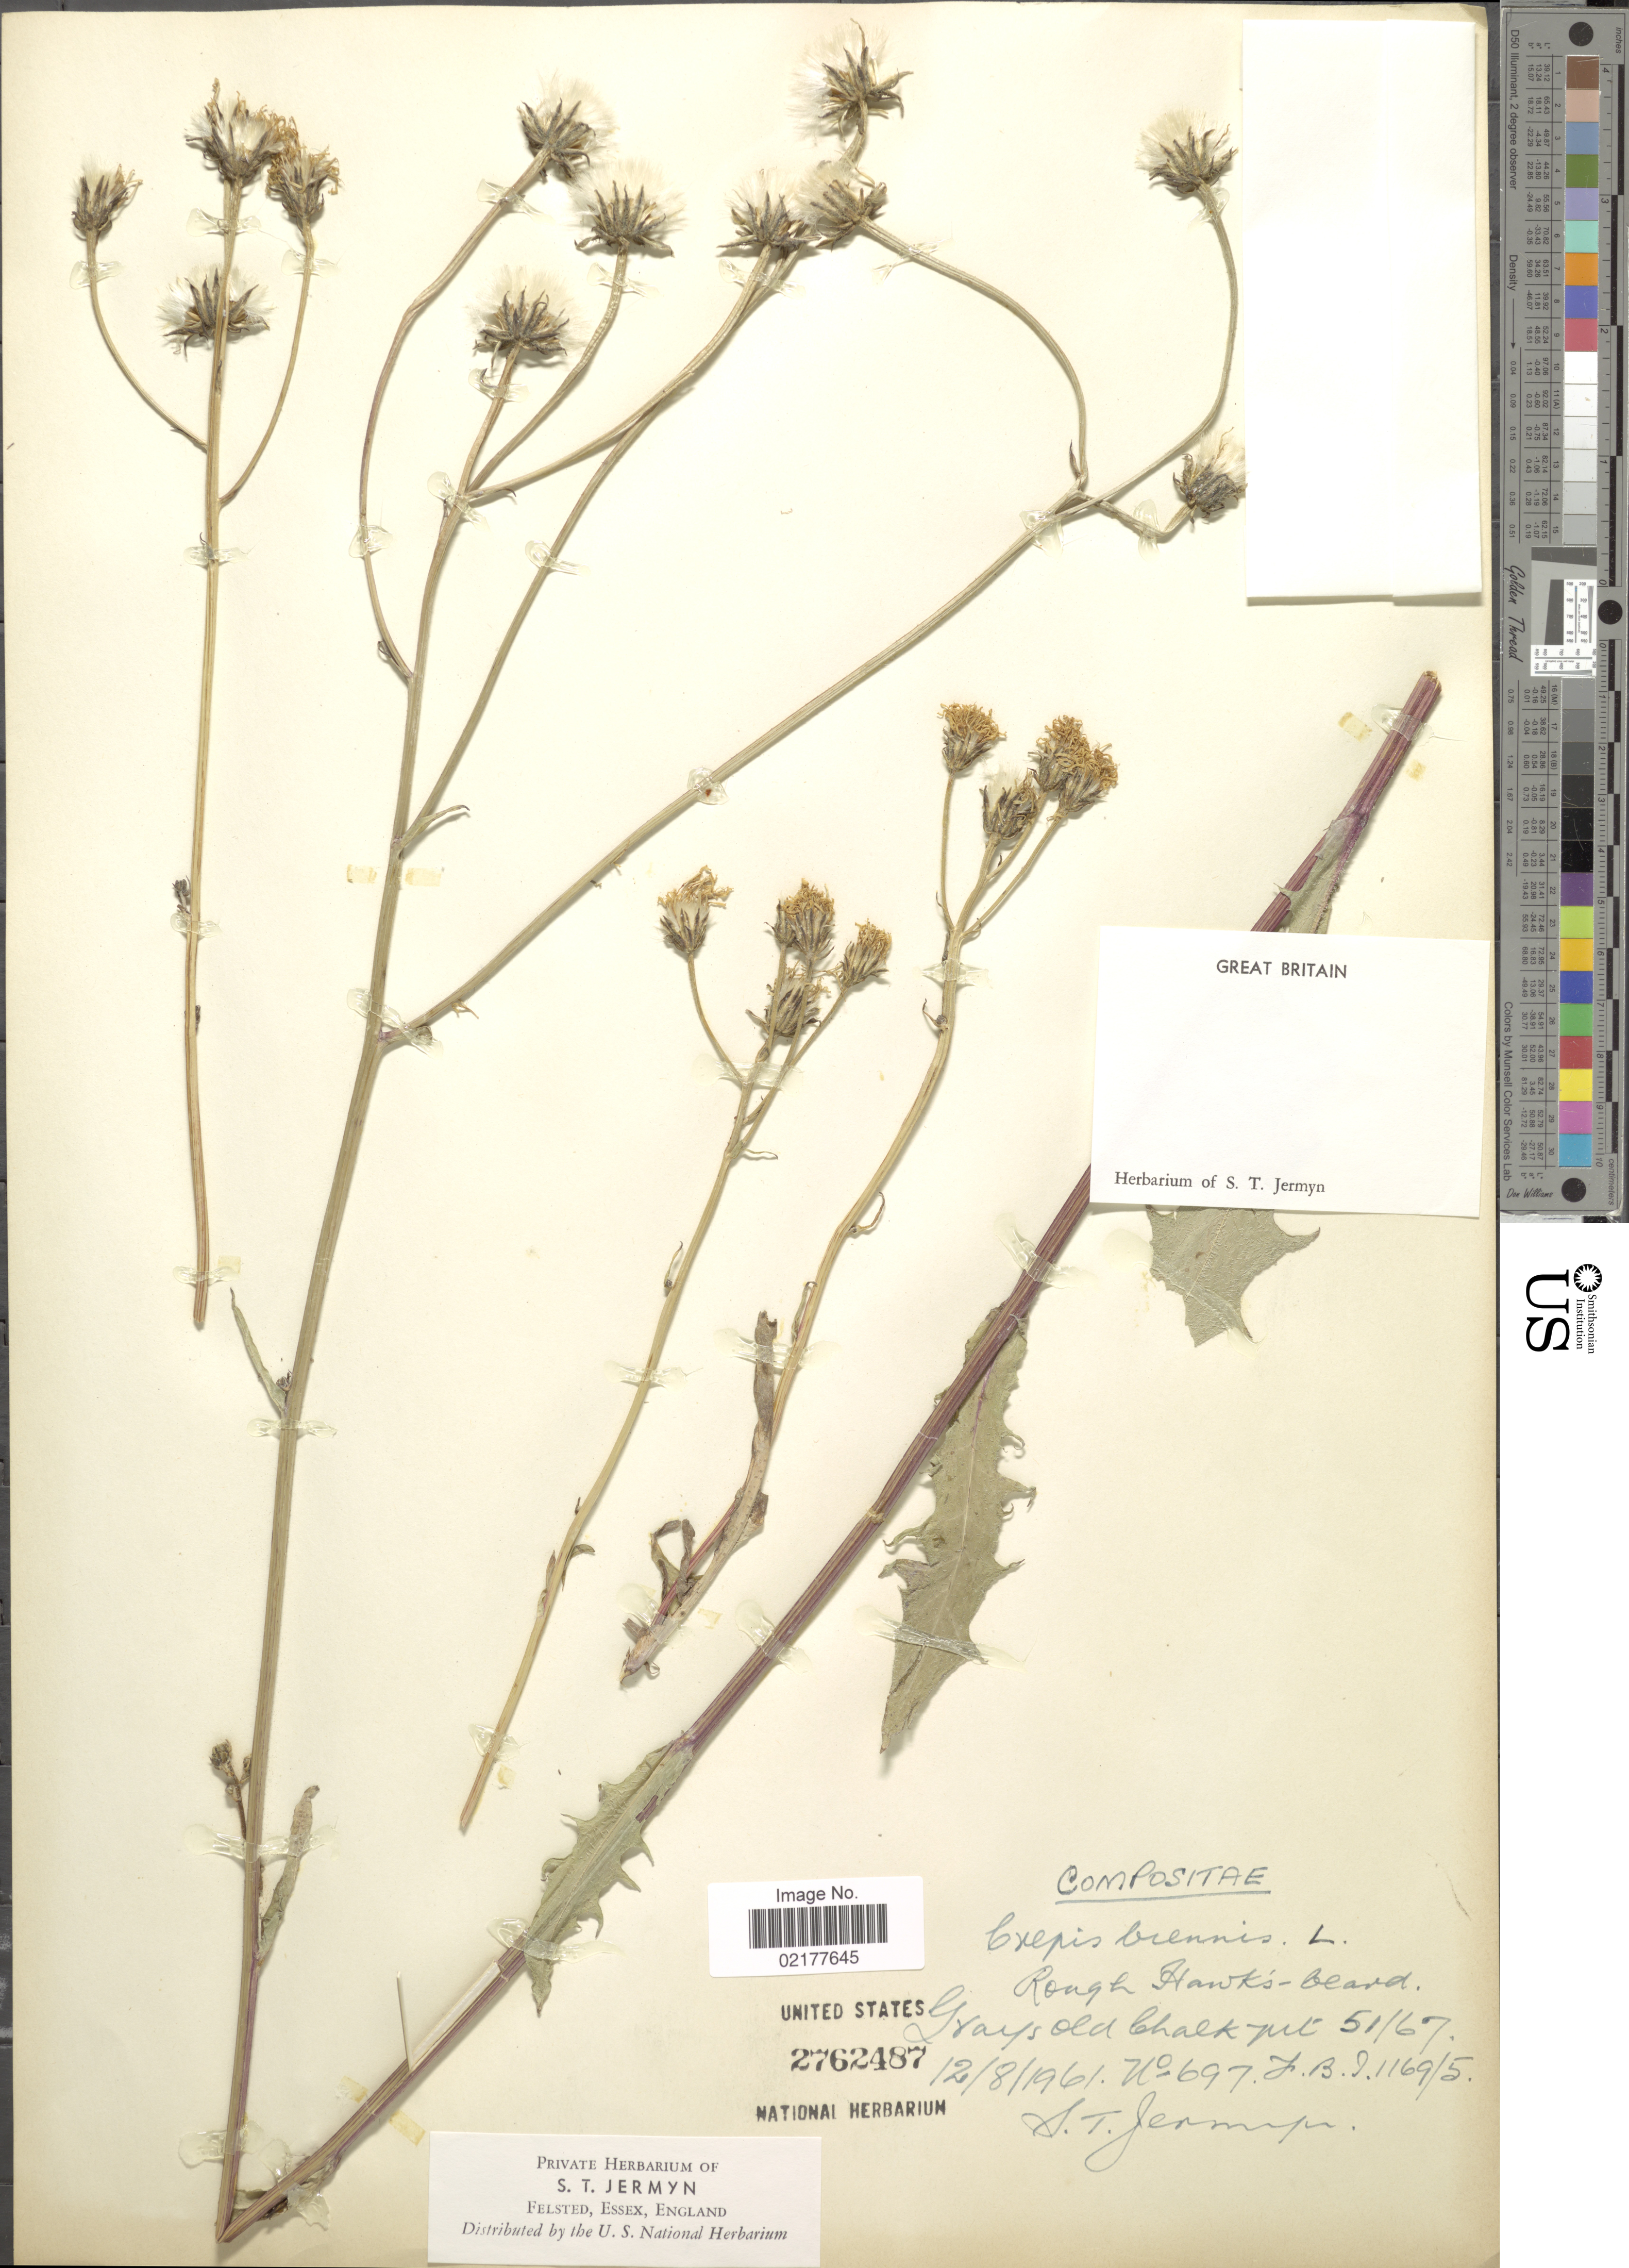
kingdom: Plantae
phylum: Tracheophyta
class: Magnoliopsida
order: Asterales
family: Asteraceae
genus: Crepis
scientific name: Crepis biennis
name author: L.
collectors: S. Jermyn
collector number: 697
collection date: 1961-08-12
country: United Kingdom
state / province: England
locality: Grays Old Chalk pit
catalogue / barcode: US 2762487